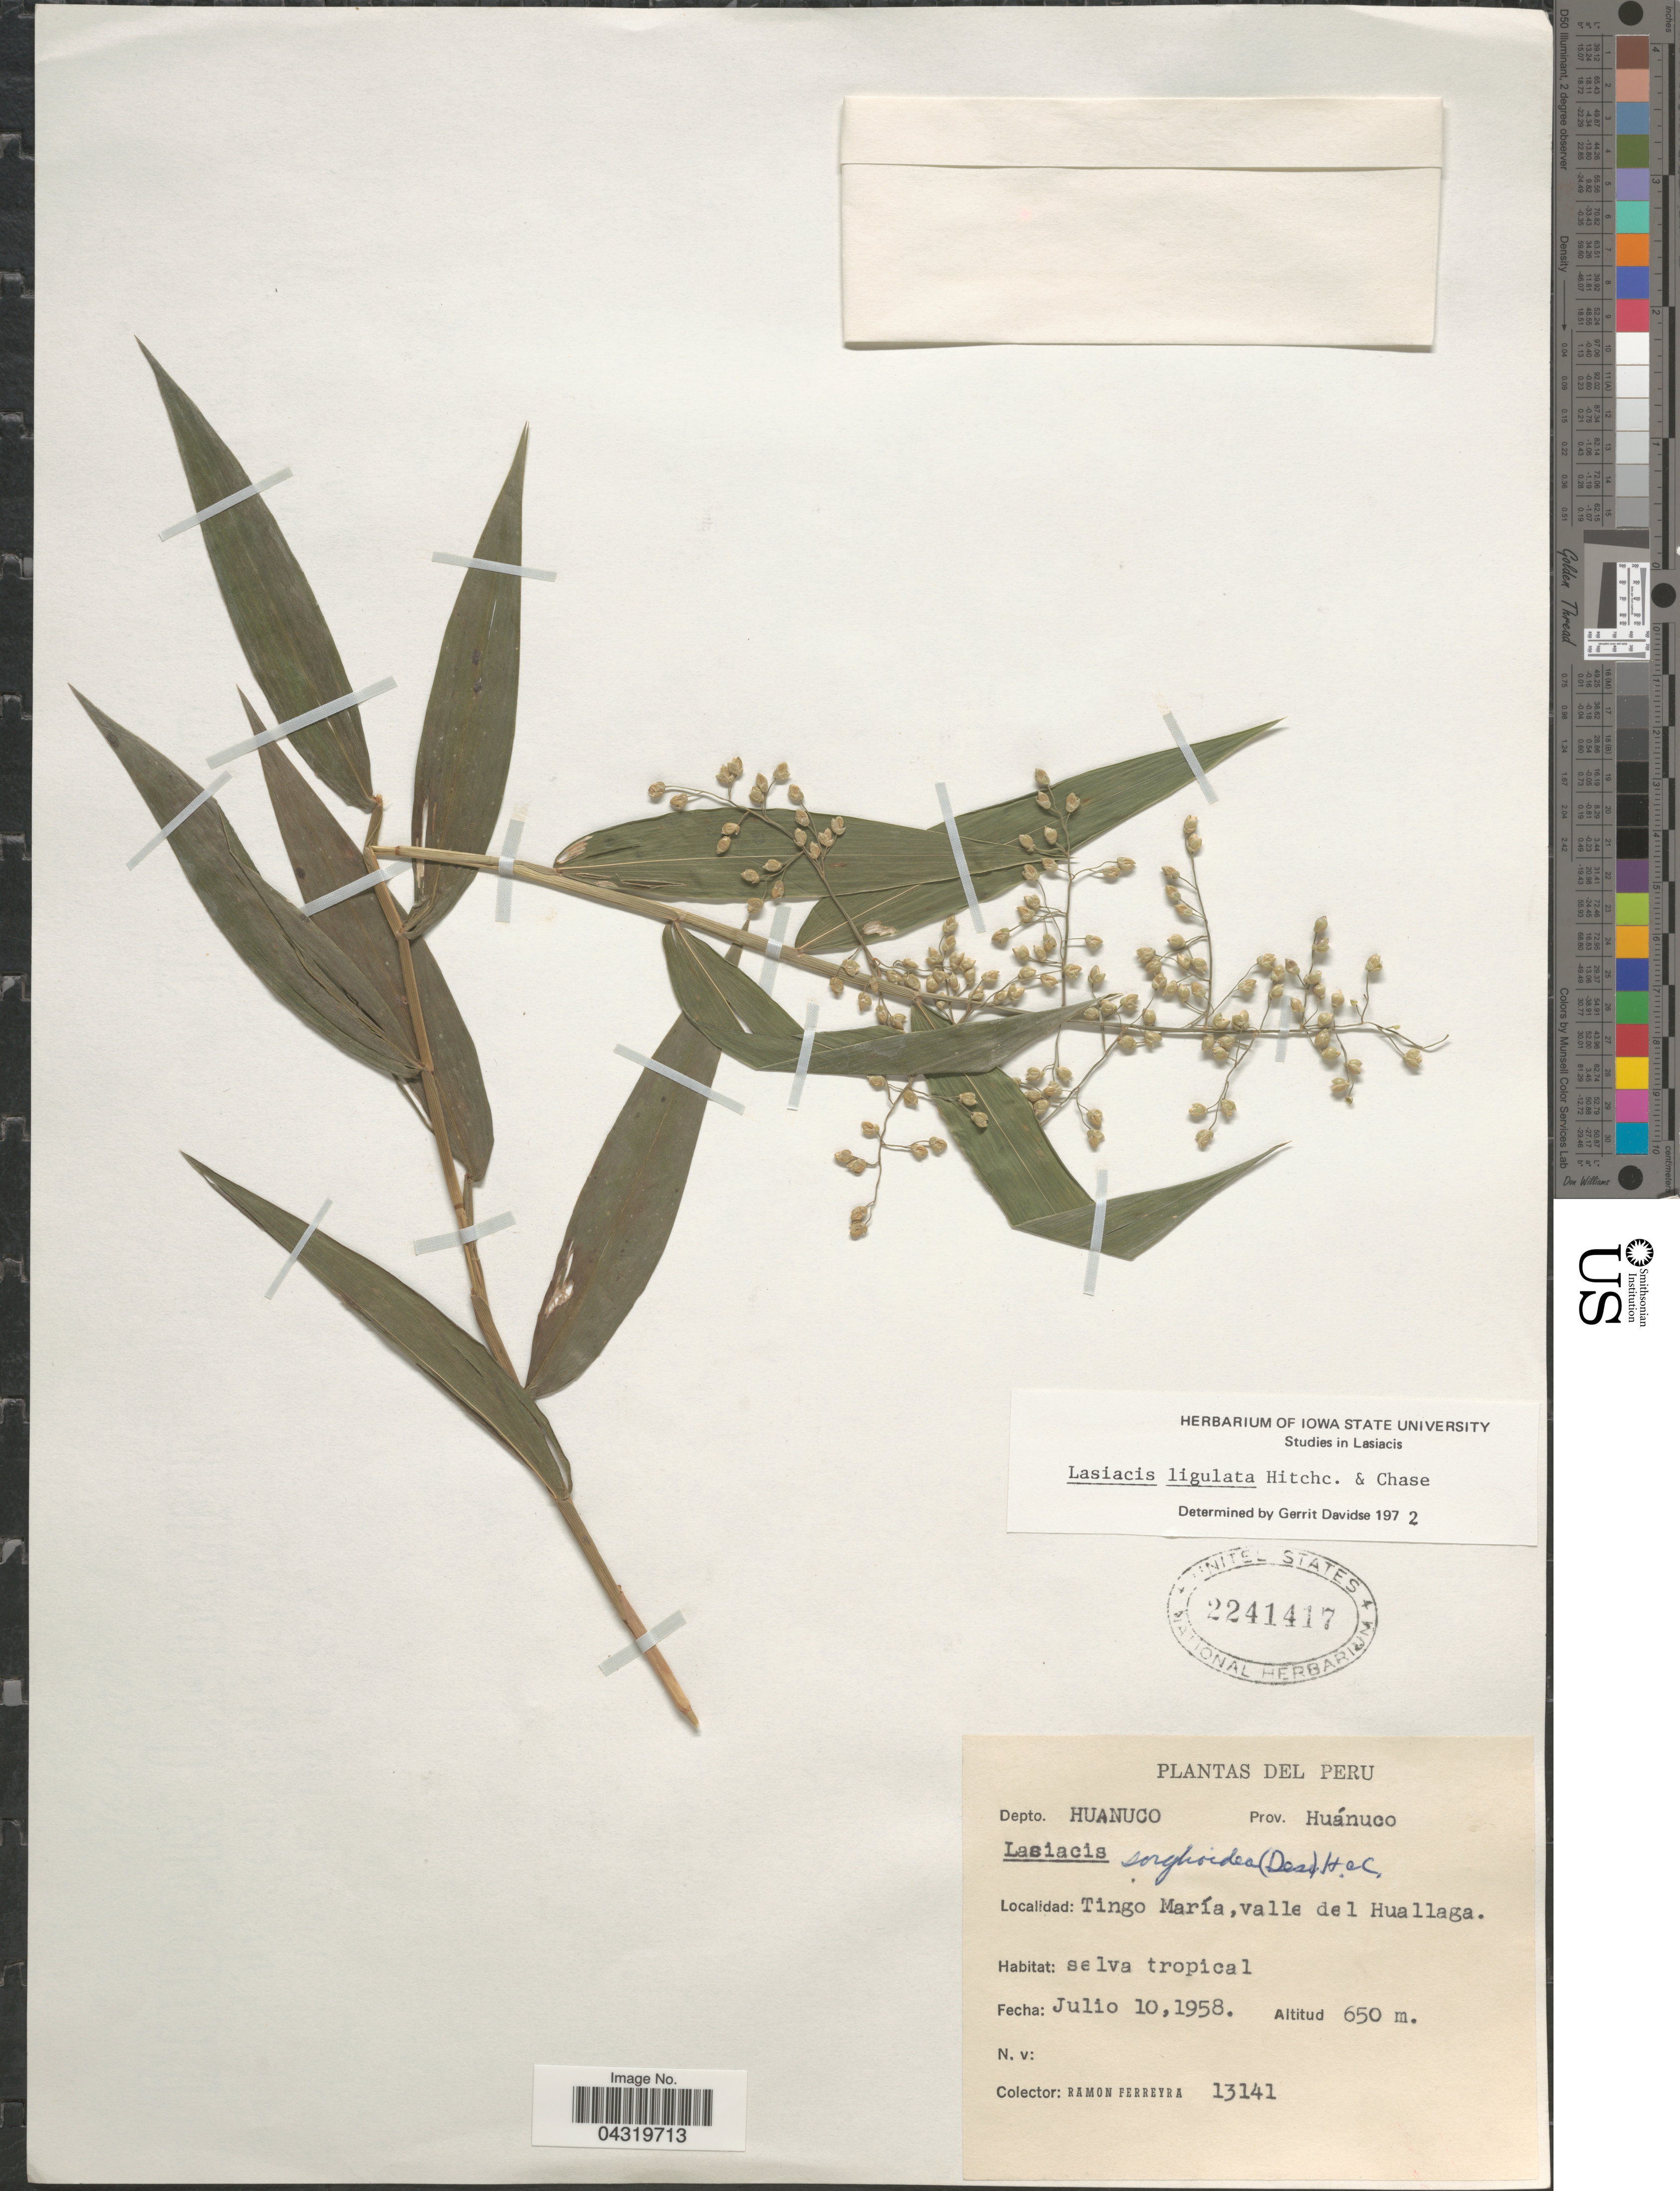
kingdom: Plantae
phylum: Tracheophyta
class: Liliopsida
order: Poales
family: Poaceae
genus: Lasiacis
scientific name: Lasiacis ligulata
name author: Hitchc. & Chase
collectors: R. A. Ferreyra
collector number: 13141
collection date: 1958-07-10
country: Peru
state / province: Huánuco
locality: Depto. Huanuco. Prov. Huánuco. Tingo María, valle del Huallaga.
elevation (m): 650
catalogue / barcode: US 2241417